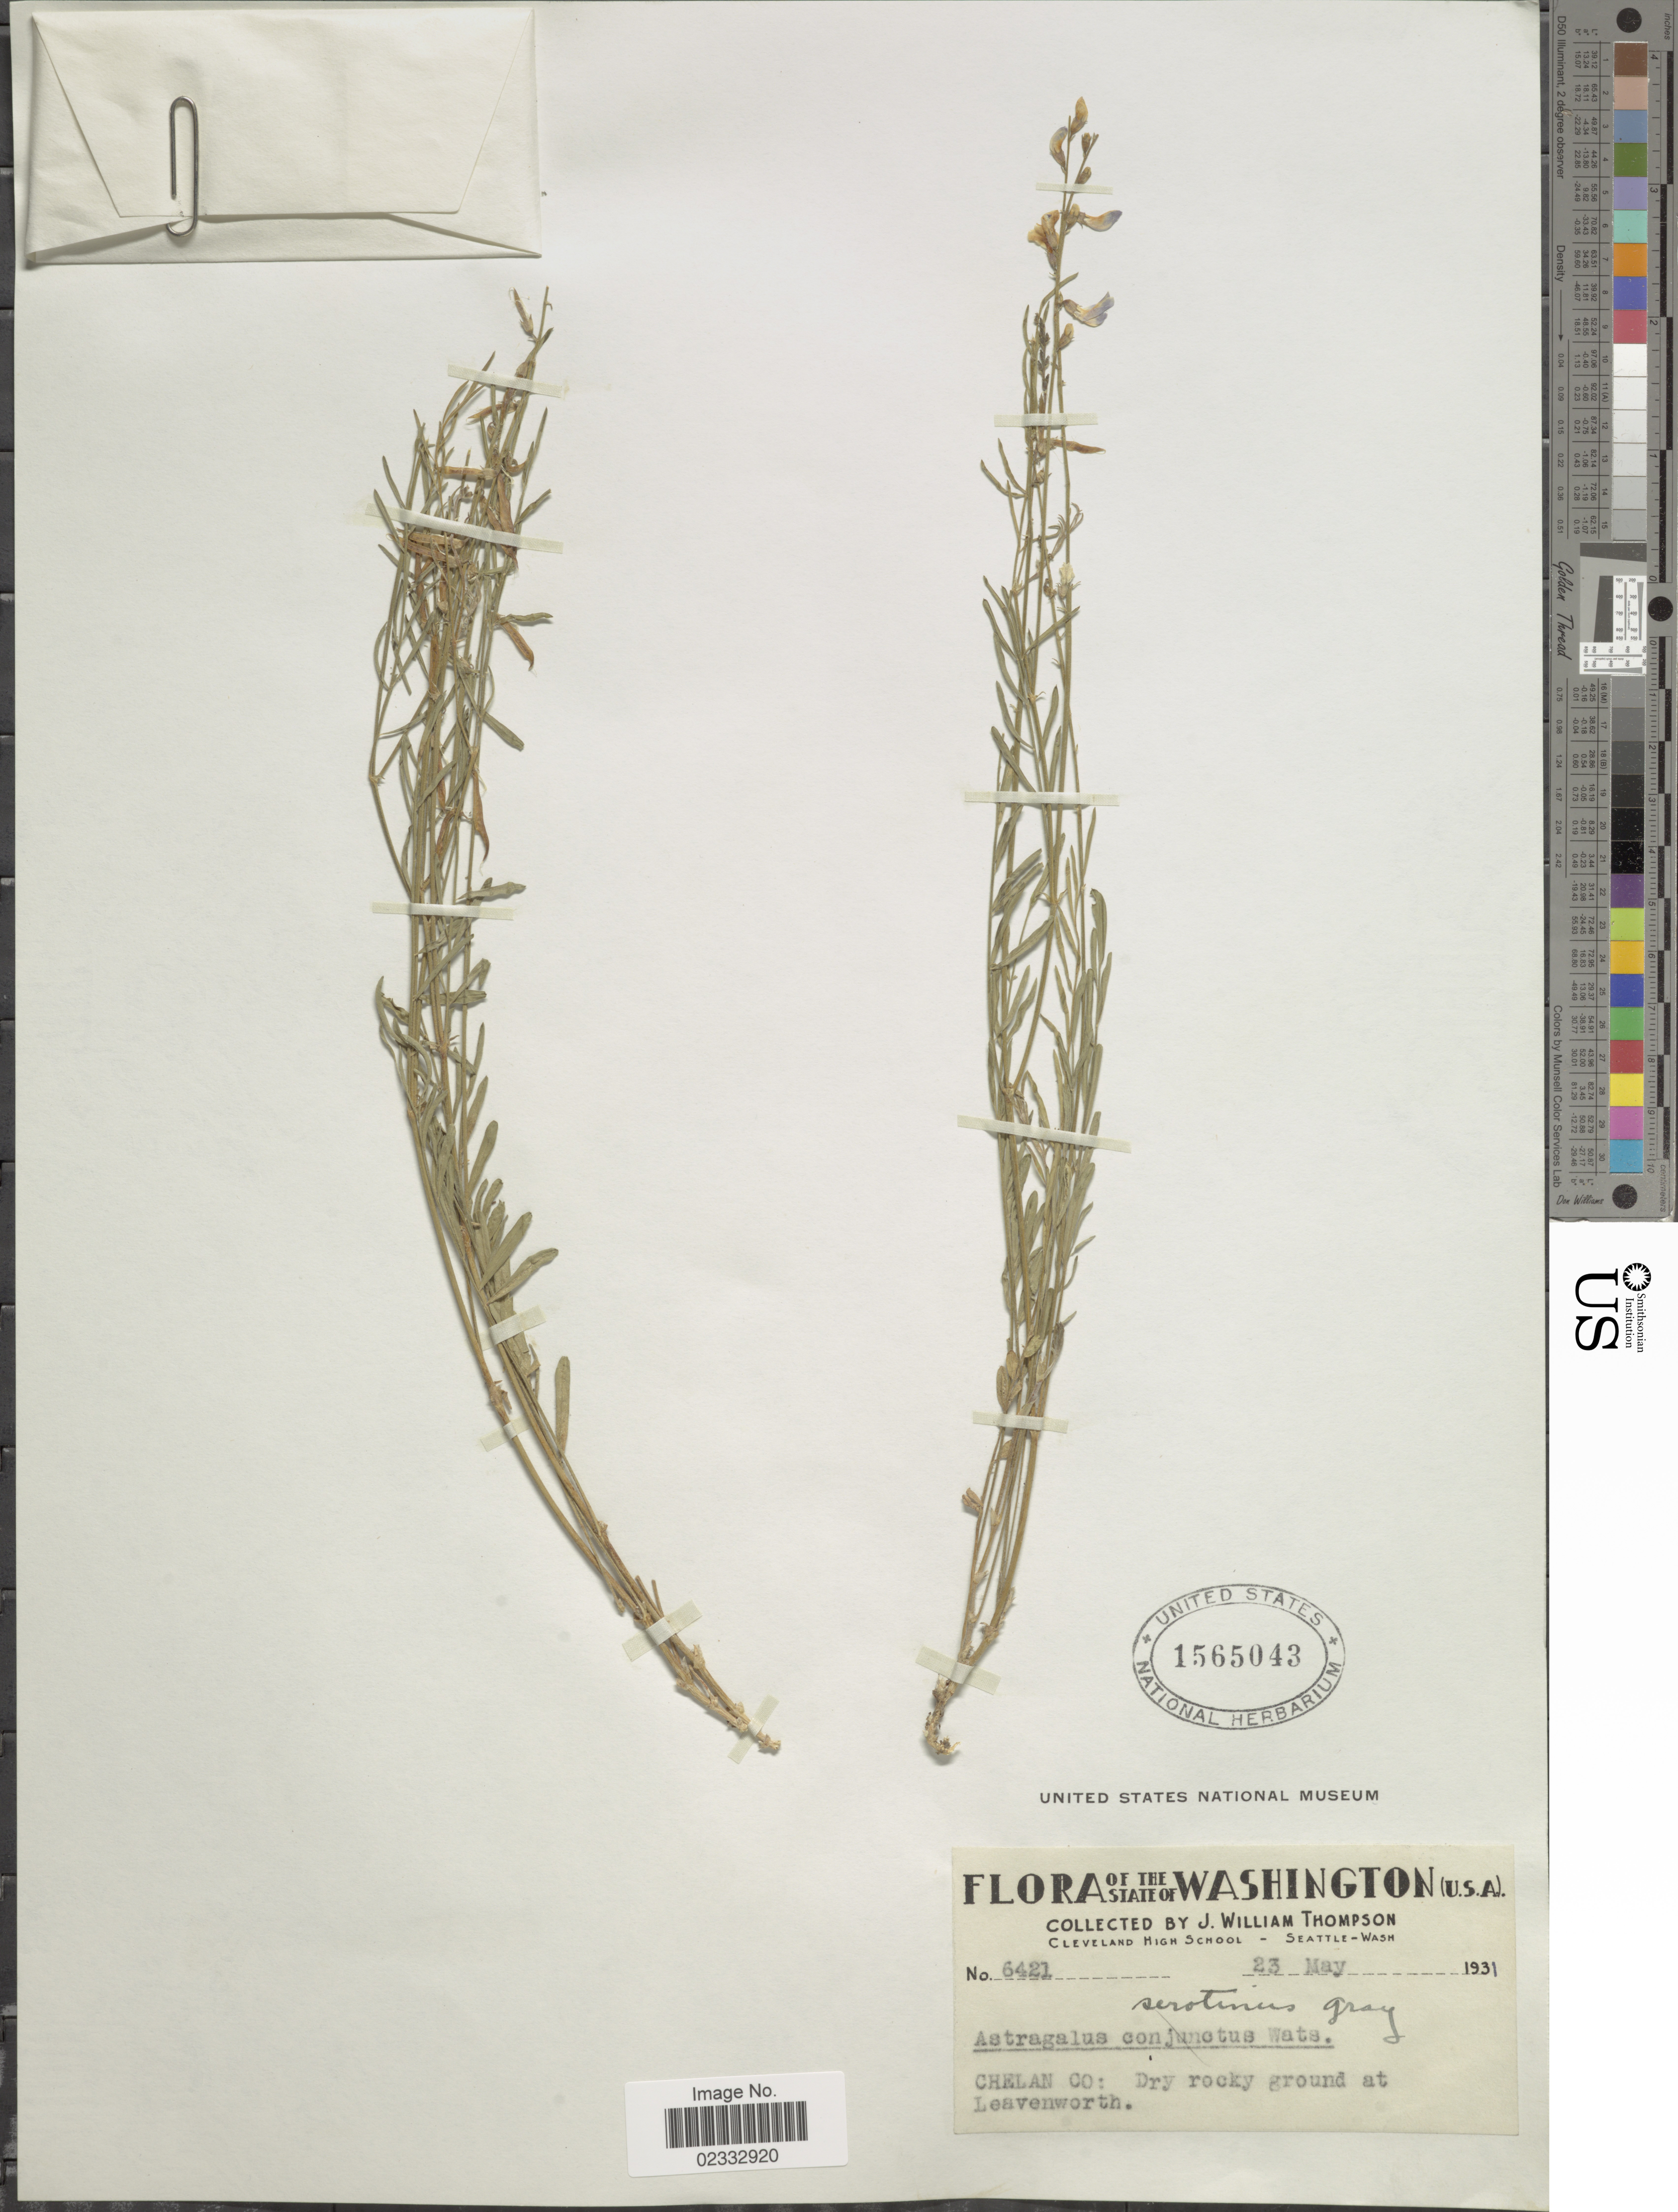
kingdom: Plantae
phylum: Tracheophyta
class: Magnoliopsida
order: Fabales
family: Fabaceae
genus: Astragalus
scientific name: Astragalus miser var. serotinus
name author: (A. Gray) Barneby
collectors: J. W. Thompson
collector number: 6421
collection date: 1931-05-23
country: United States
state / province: Washington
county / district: Chelan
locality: Chelan Co: at Leavenworth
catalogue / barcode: US 1565043